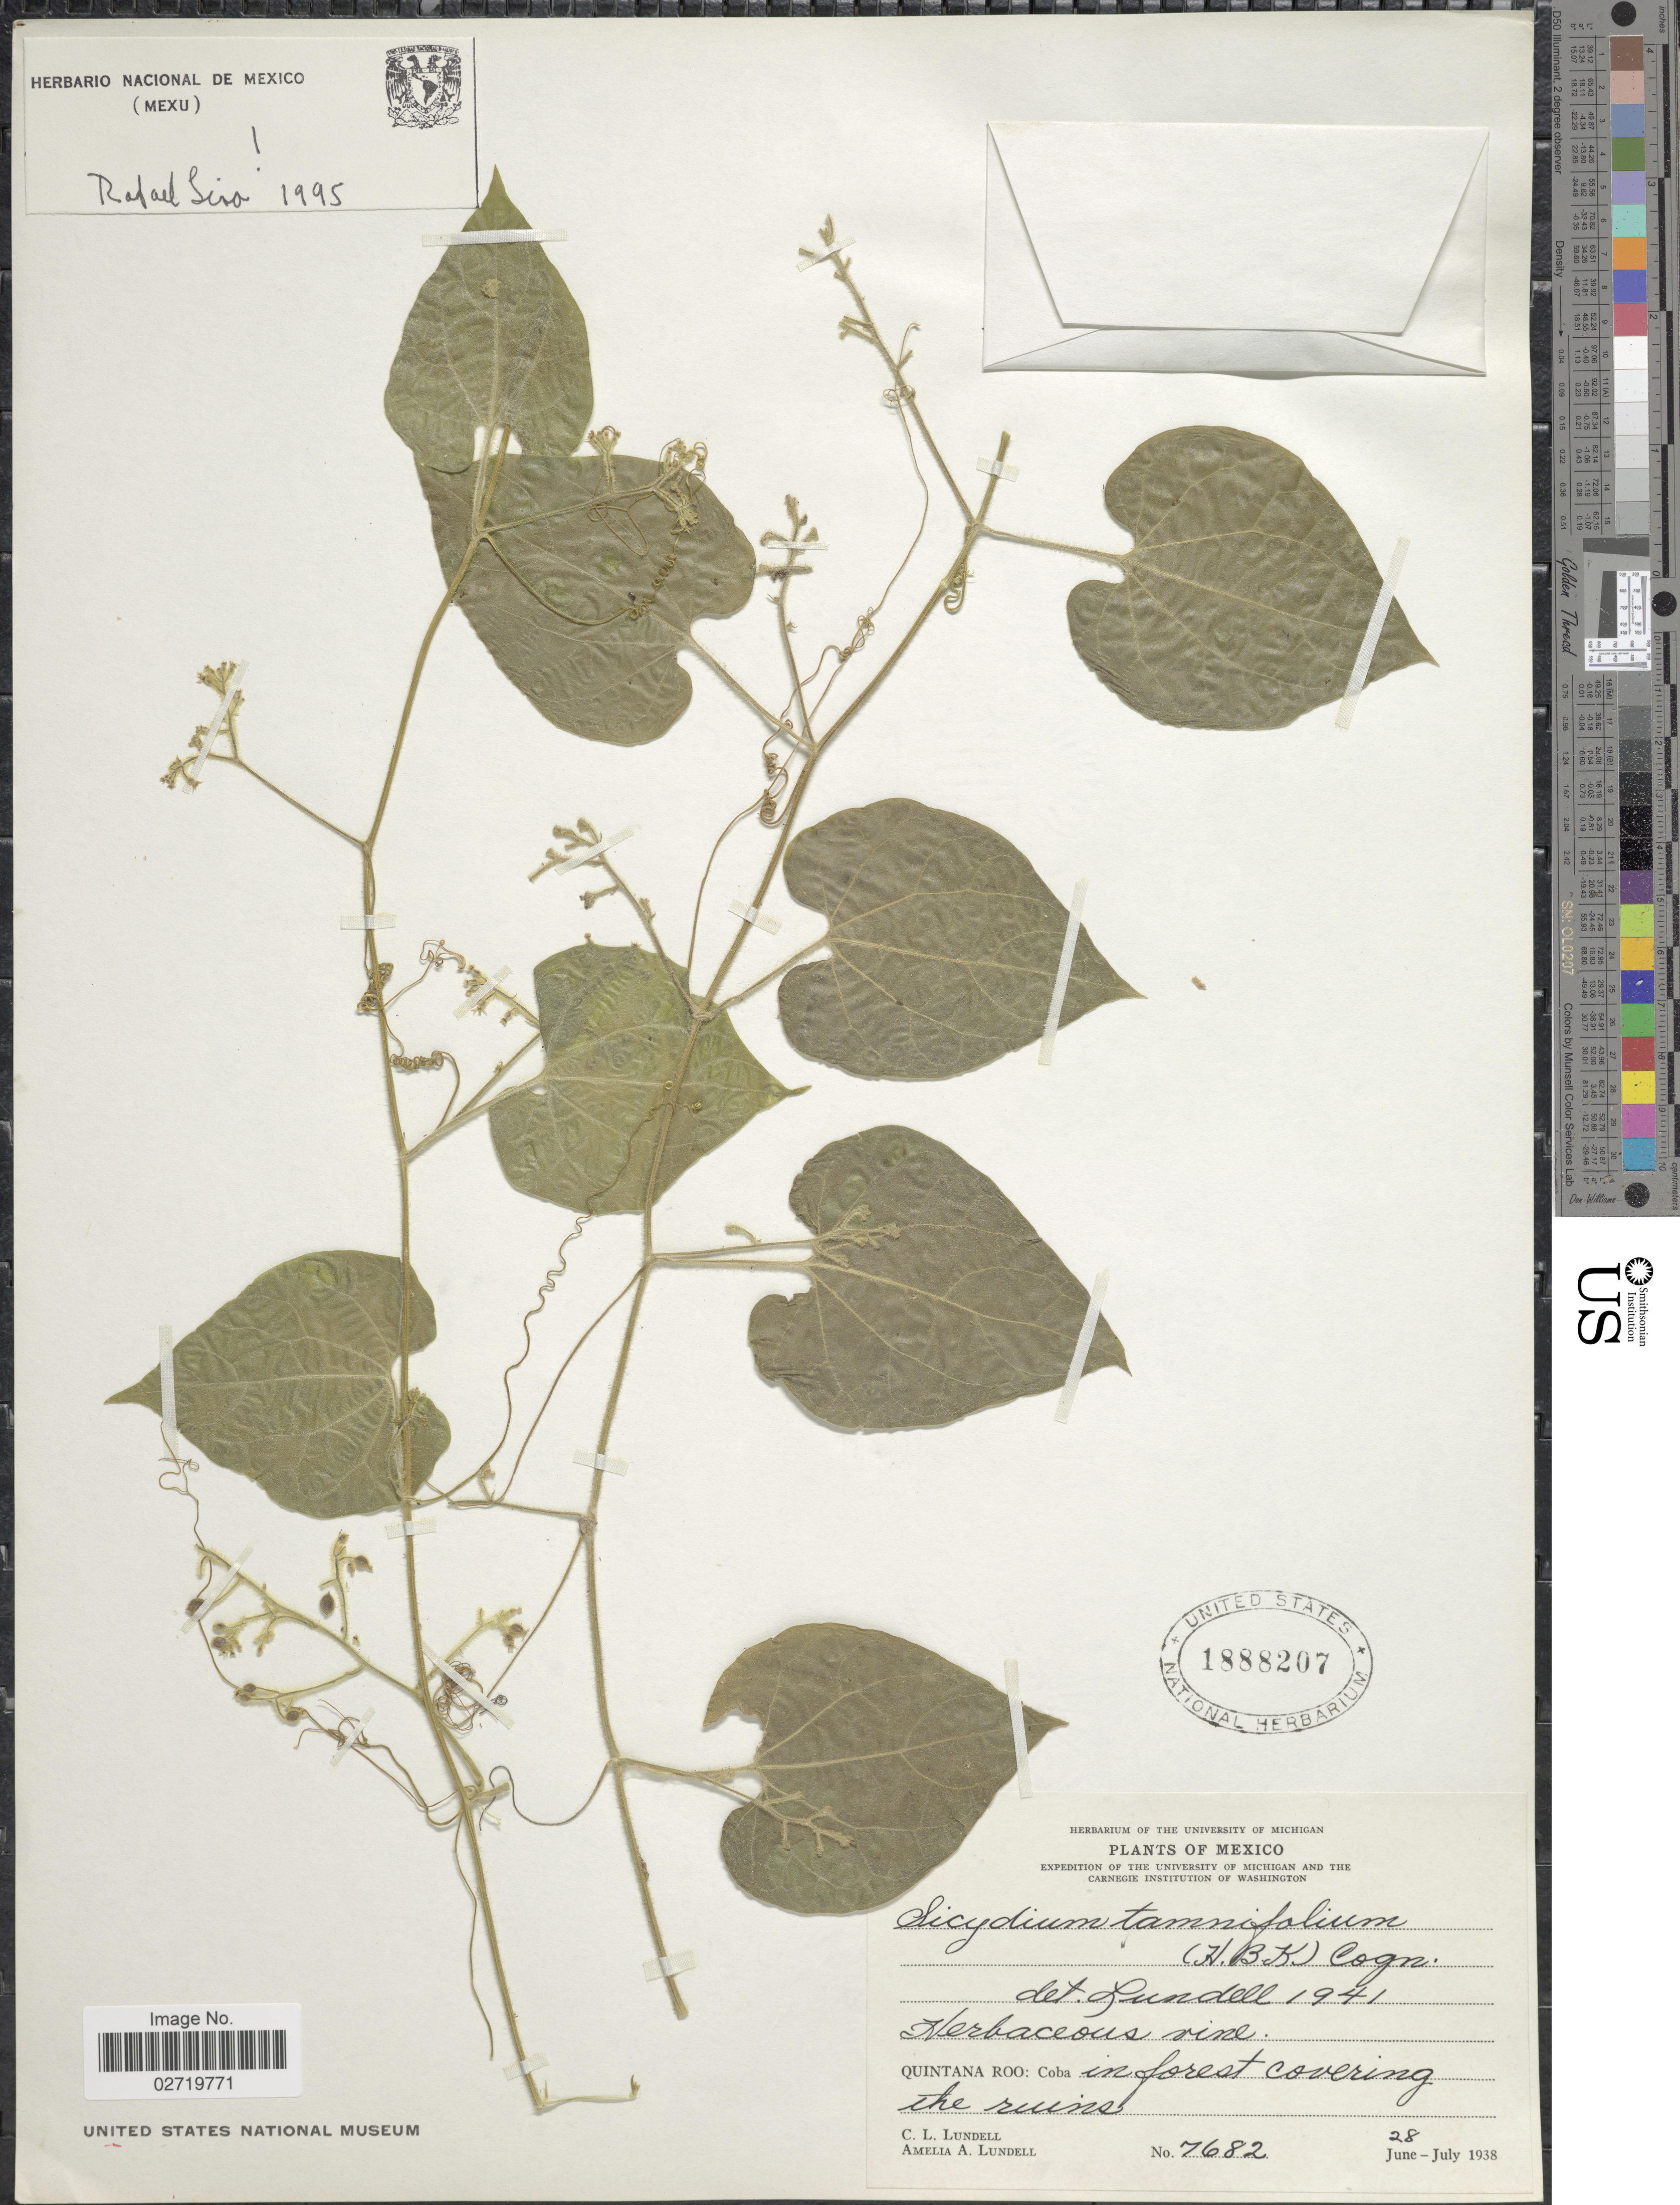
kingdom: Plantae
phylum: Tracheophyta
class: Magnoliopsida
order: Cucurbitales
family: Cucurbitaceae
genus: Sicydium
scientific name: Sicydium tamnifolium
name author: (Kunth) Cogn.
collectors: C. L. Lundell & A. A. Lundell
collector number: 7682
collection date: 1938-06-28/1938-07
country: Mexico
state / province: Quintana Roo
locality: Coba in forest covering the ruine.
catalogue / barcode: US 1888207